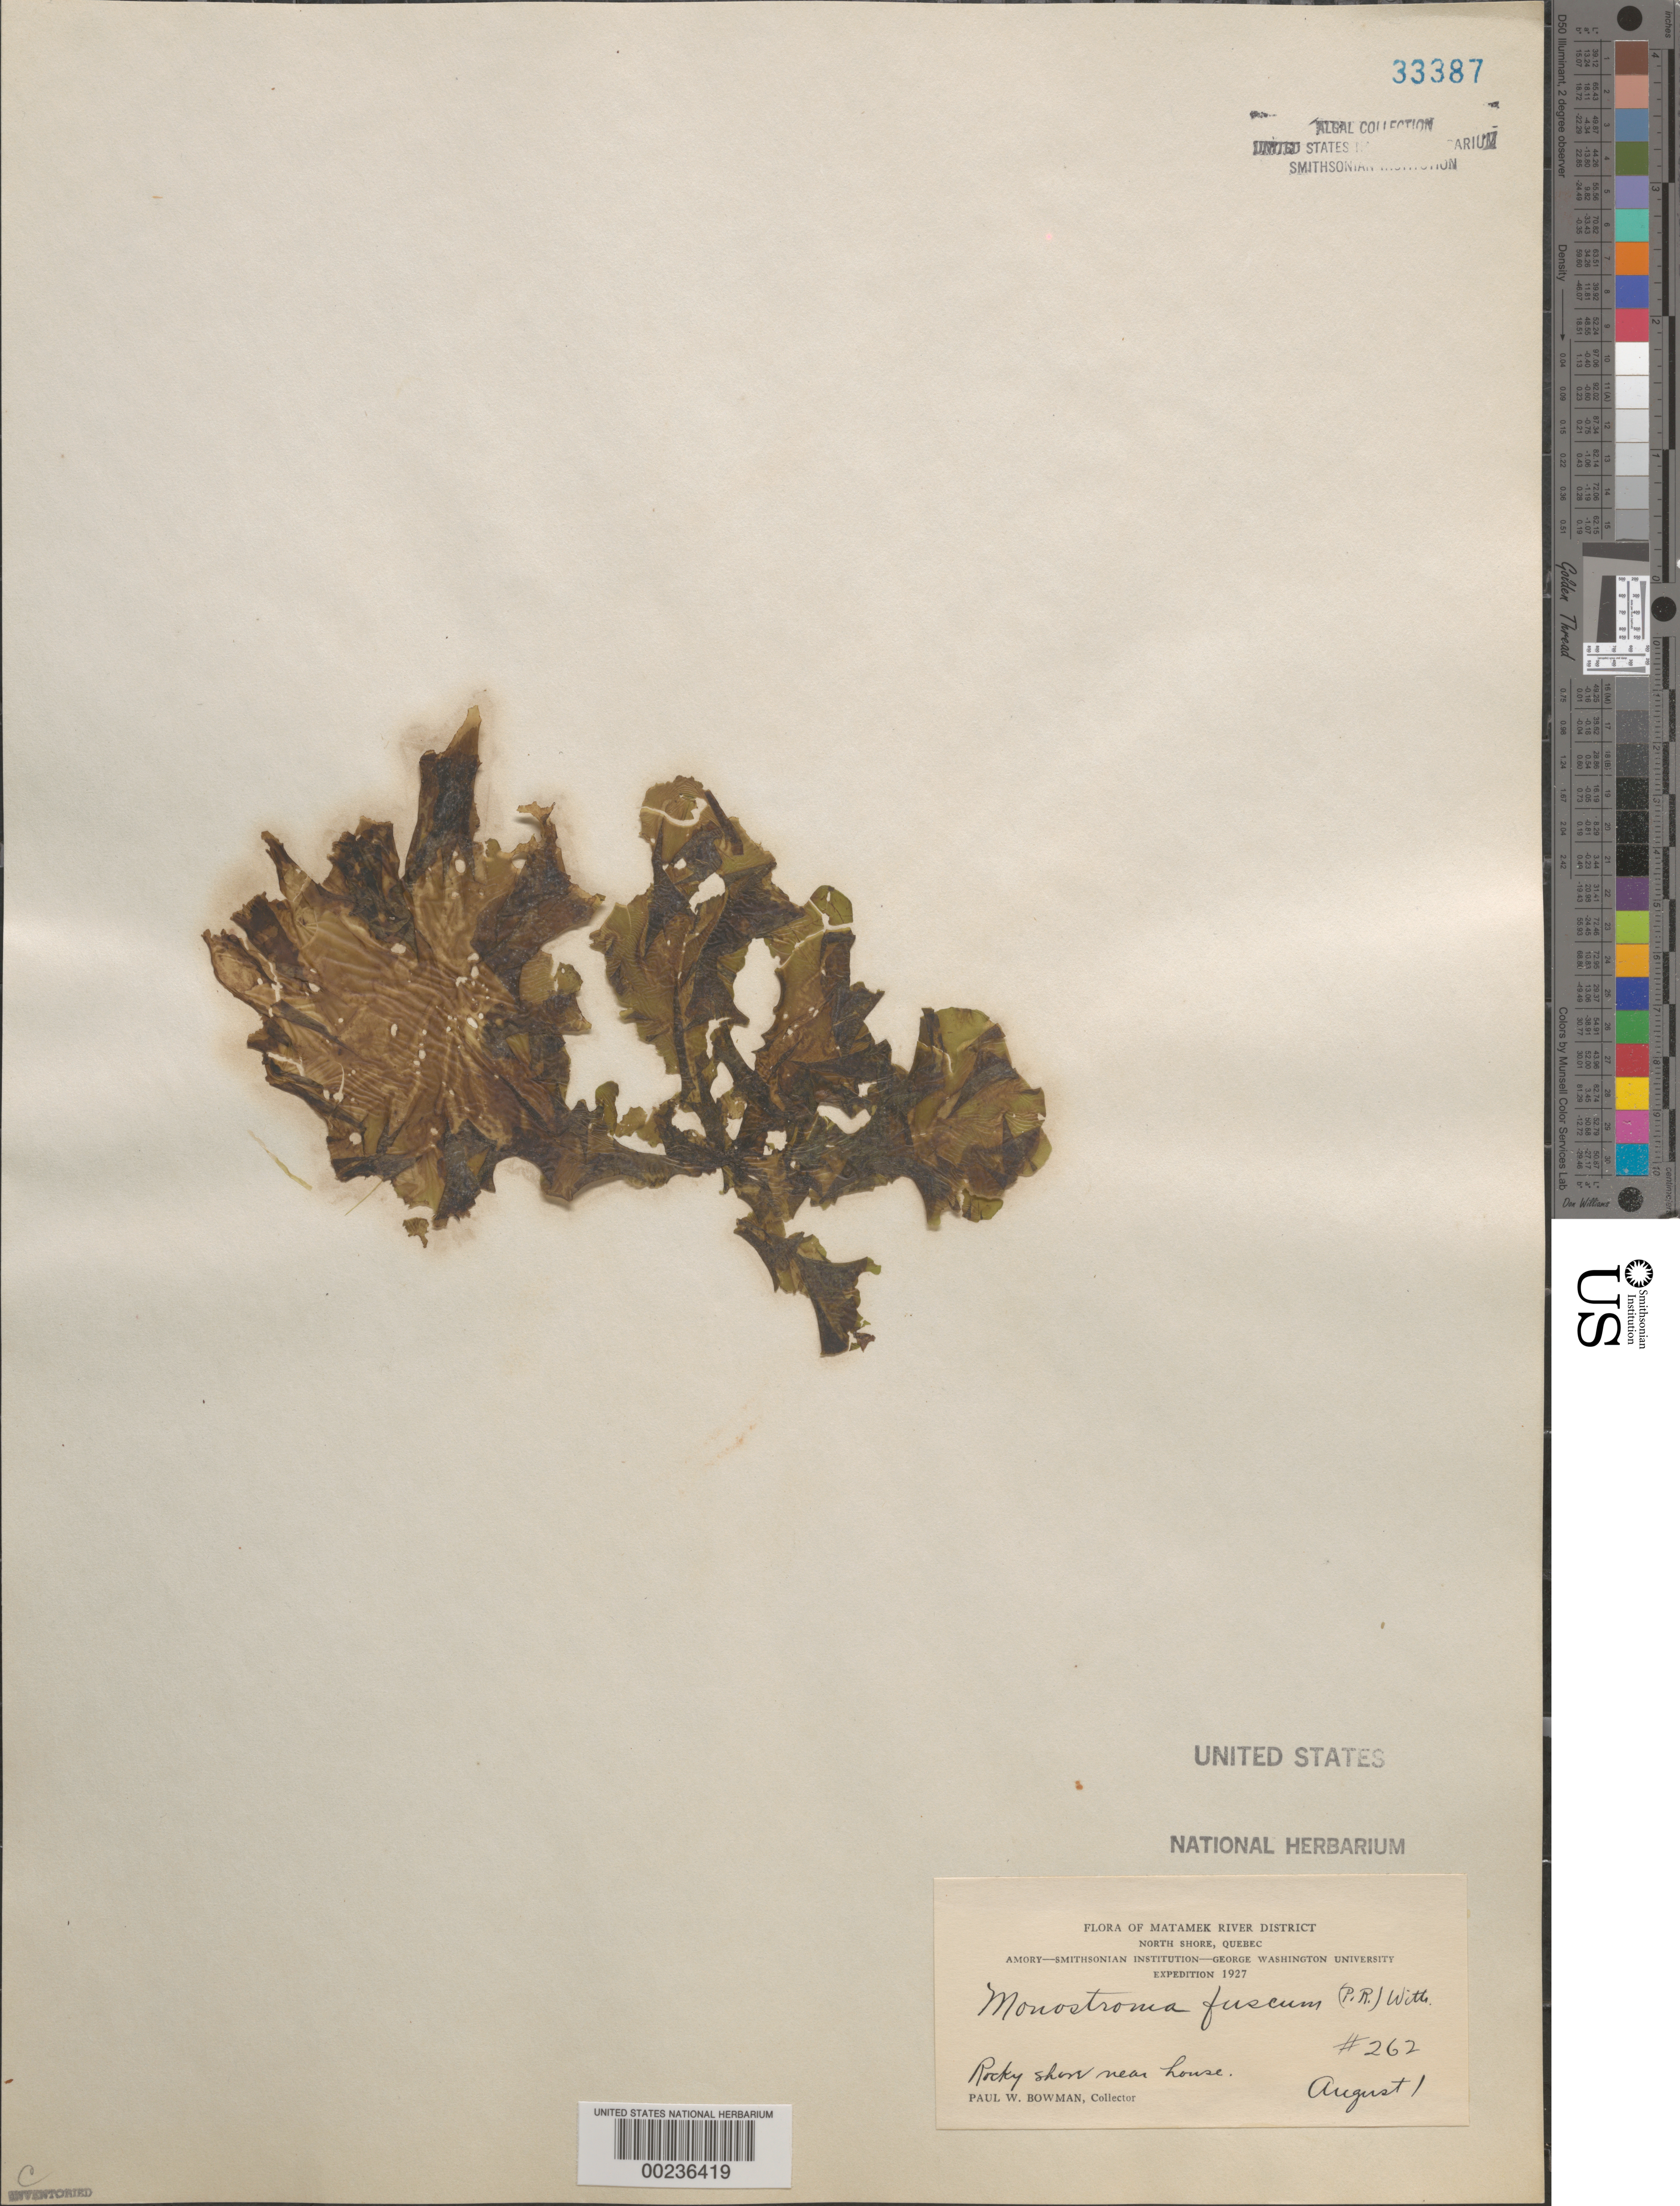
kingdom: Plantae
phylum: Chlorophyta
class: Ulvophyceae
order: Ulvales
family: Ulvaceae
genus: Ulvaria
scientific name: Ulvaria splendens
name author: (Rupr.) K.L.Vinogr.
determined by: Algae name updating Project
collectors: P. Bowman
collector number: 262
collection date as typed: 01 Aug 1927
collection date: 1927-08-01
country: Canada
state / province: Quebec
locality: Matamek river district, north shore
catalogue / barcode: US 33387